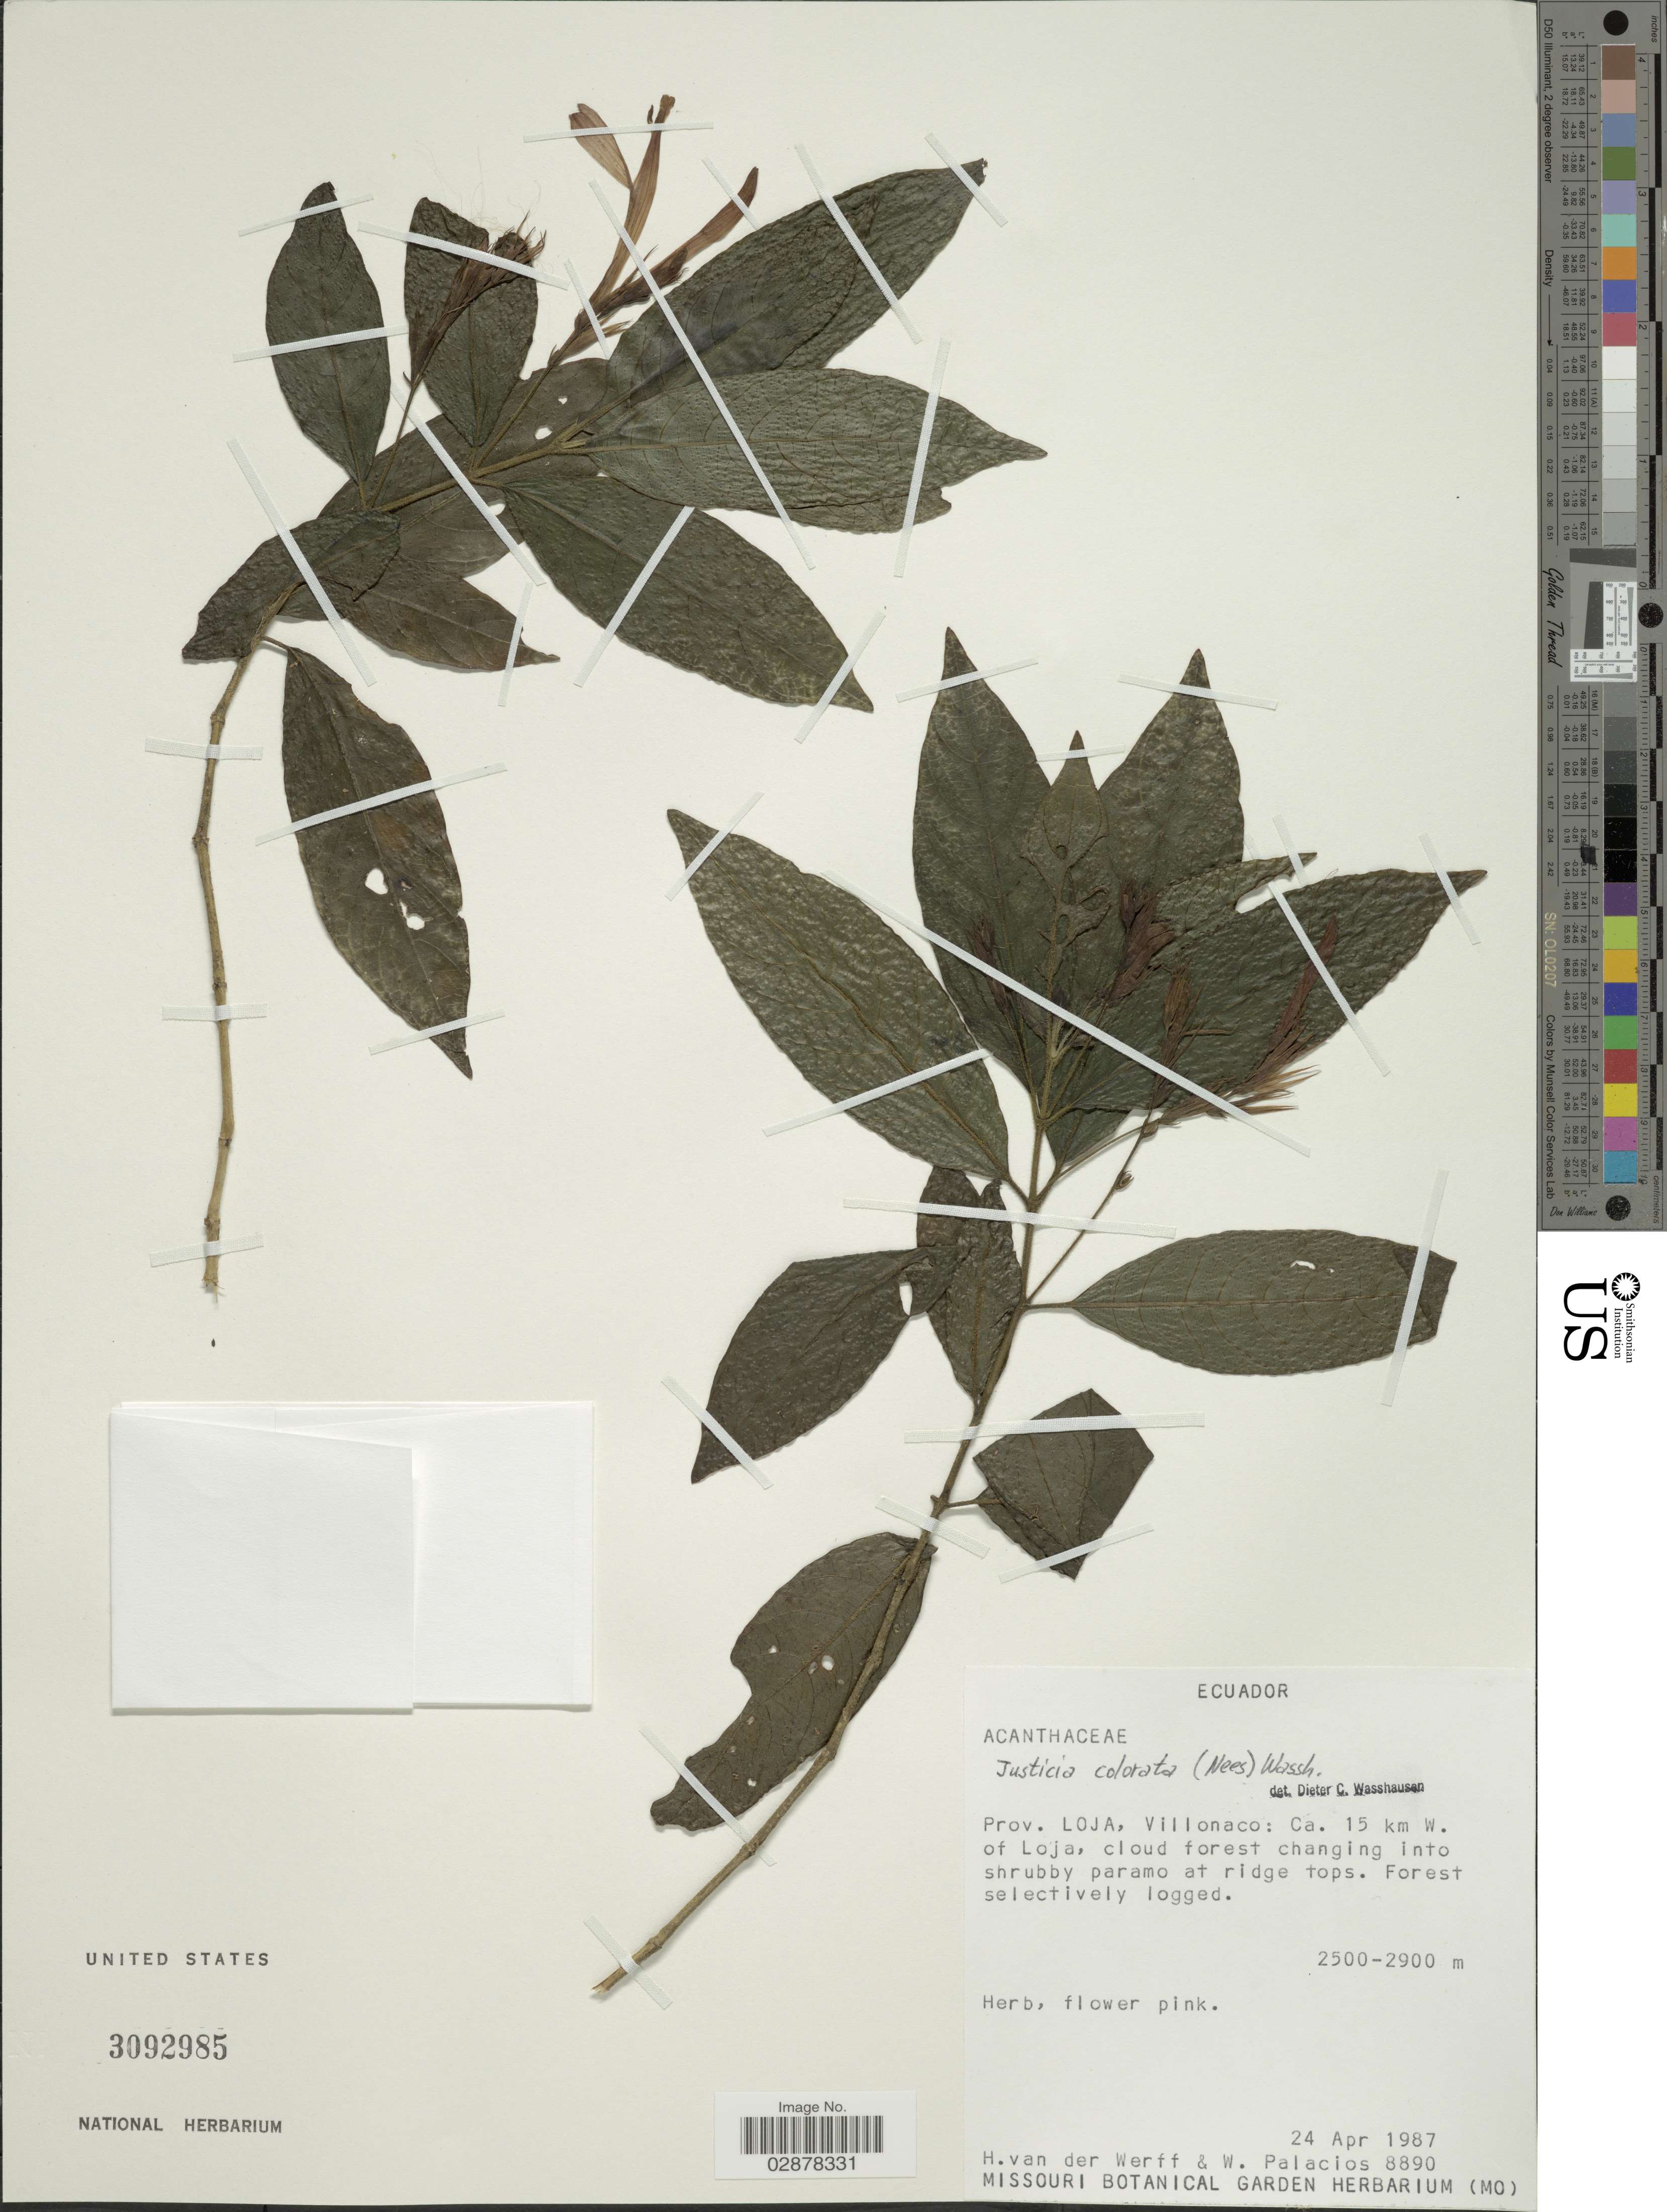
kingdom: Plantae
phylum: Tracheophyta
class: Magnoliopsida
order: Lamiales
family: Acanthaceae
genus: Justicia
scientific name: Justicia colorata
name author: (Nees) Wassh.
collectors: H. van der Werff & W. Palacios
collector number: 8890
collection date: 1987-04-24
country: Ecuador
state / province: Loja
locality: Villonaco, Ca. 15 km W. of Loja, cloud forest changing into shrubby paramo at ridge tops.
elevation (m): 2500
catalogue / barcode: US 3092985